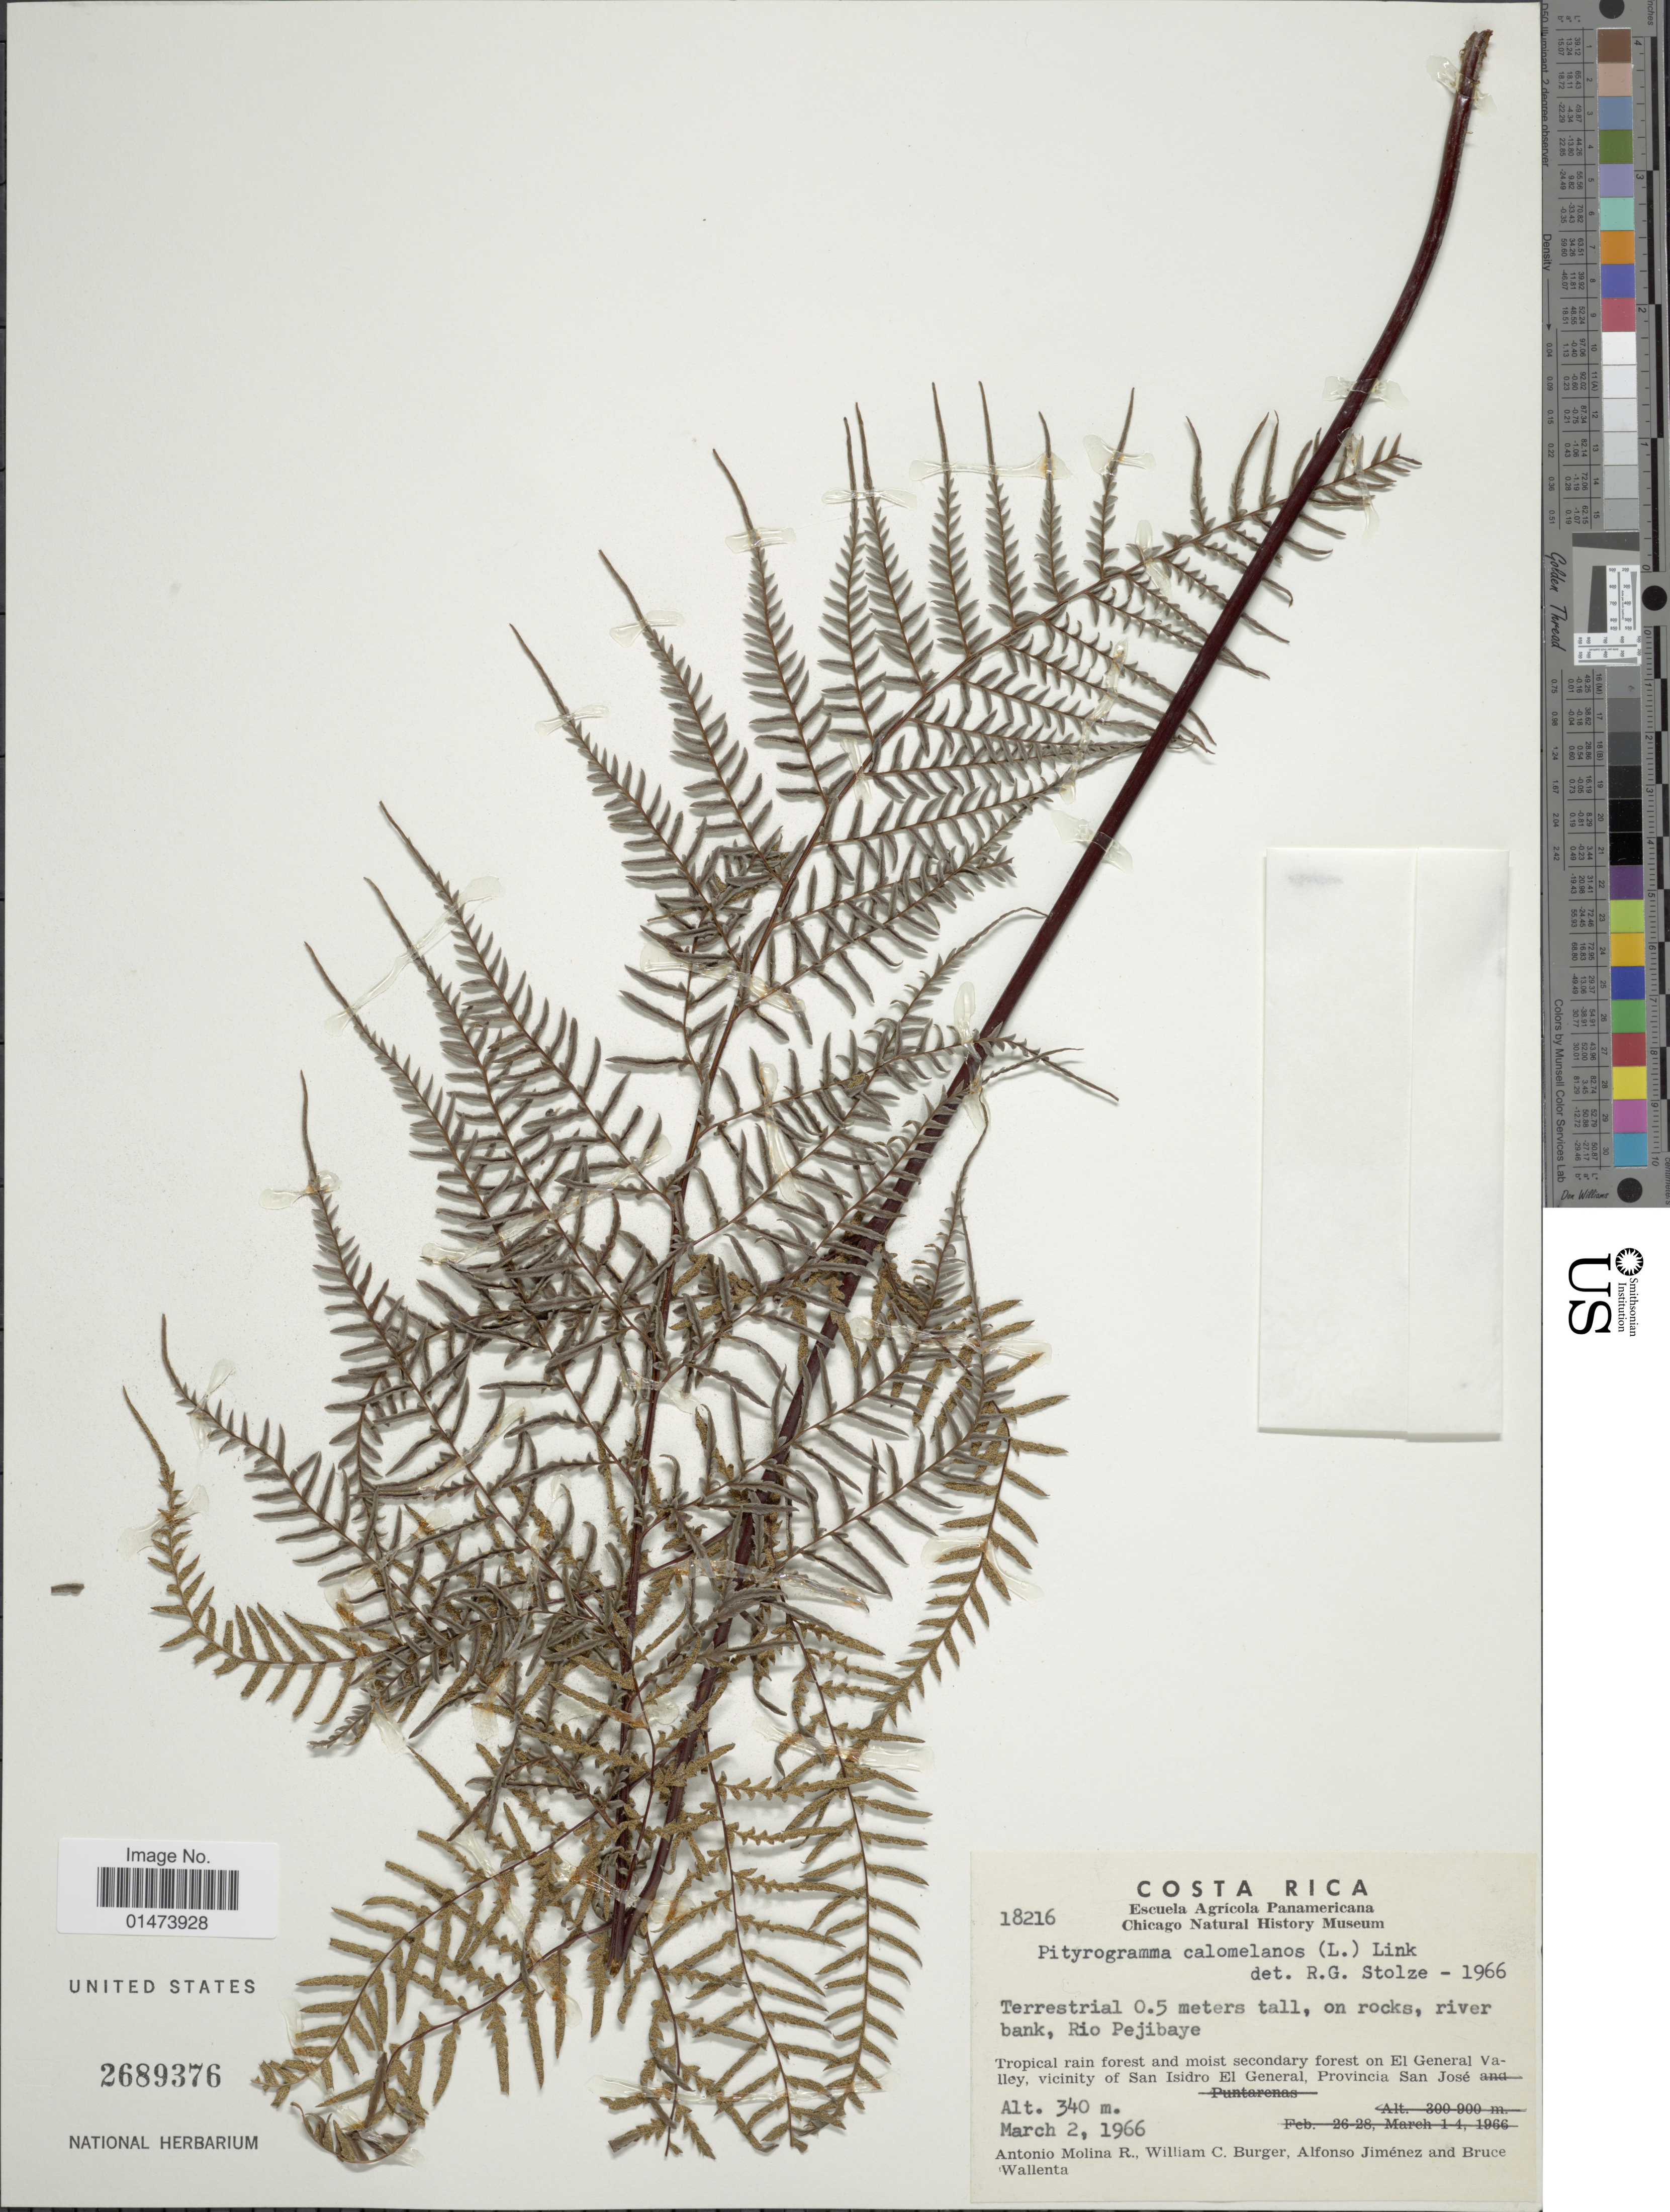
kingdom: Plantae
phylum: Tracheophyta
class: Polypodiopsida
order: Polypodiales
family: Pteridaceae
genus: Pityrogramma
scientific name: Pityrogramma calomelanos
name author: (L.) Link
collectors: A. Molina R., W. Burger, A. Jimenez & B. Wallenta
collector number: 18216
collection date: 1966-03-02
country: Costa Rica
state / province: San José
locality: Tropical rain forest and moist secondary forest on El General valley, vicinity of San Isidro El General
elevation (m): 340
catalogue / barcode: US 2689376